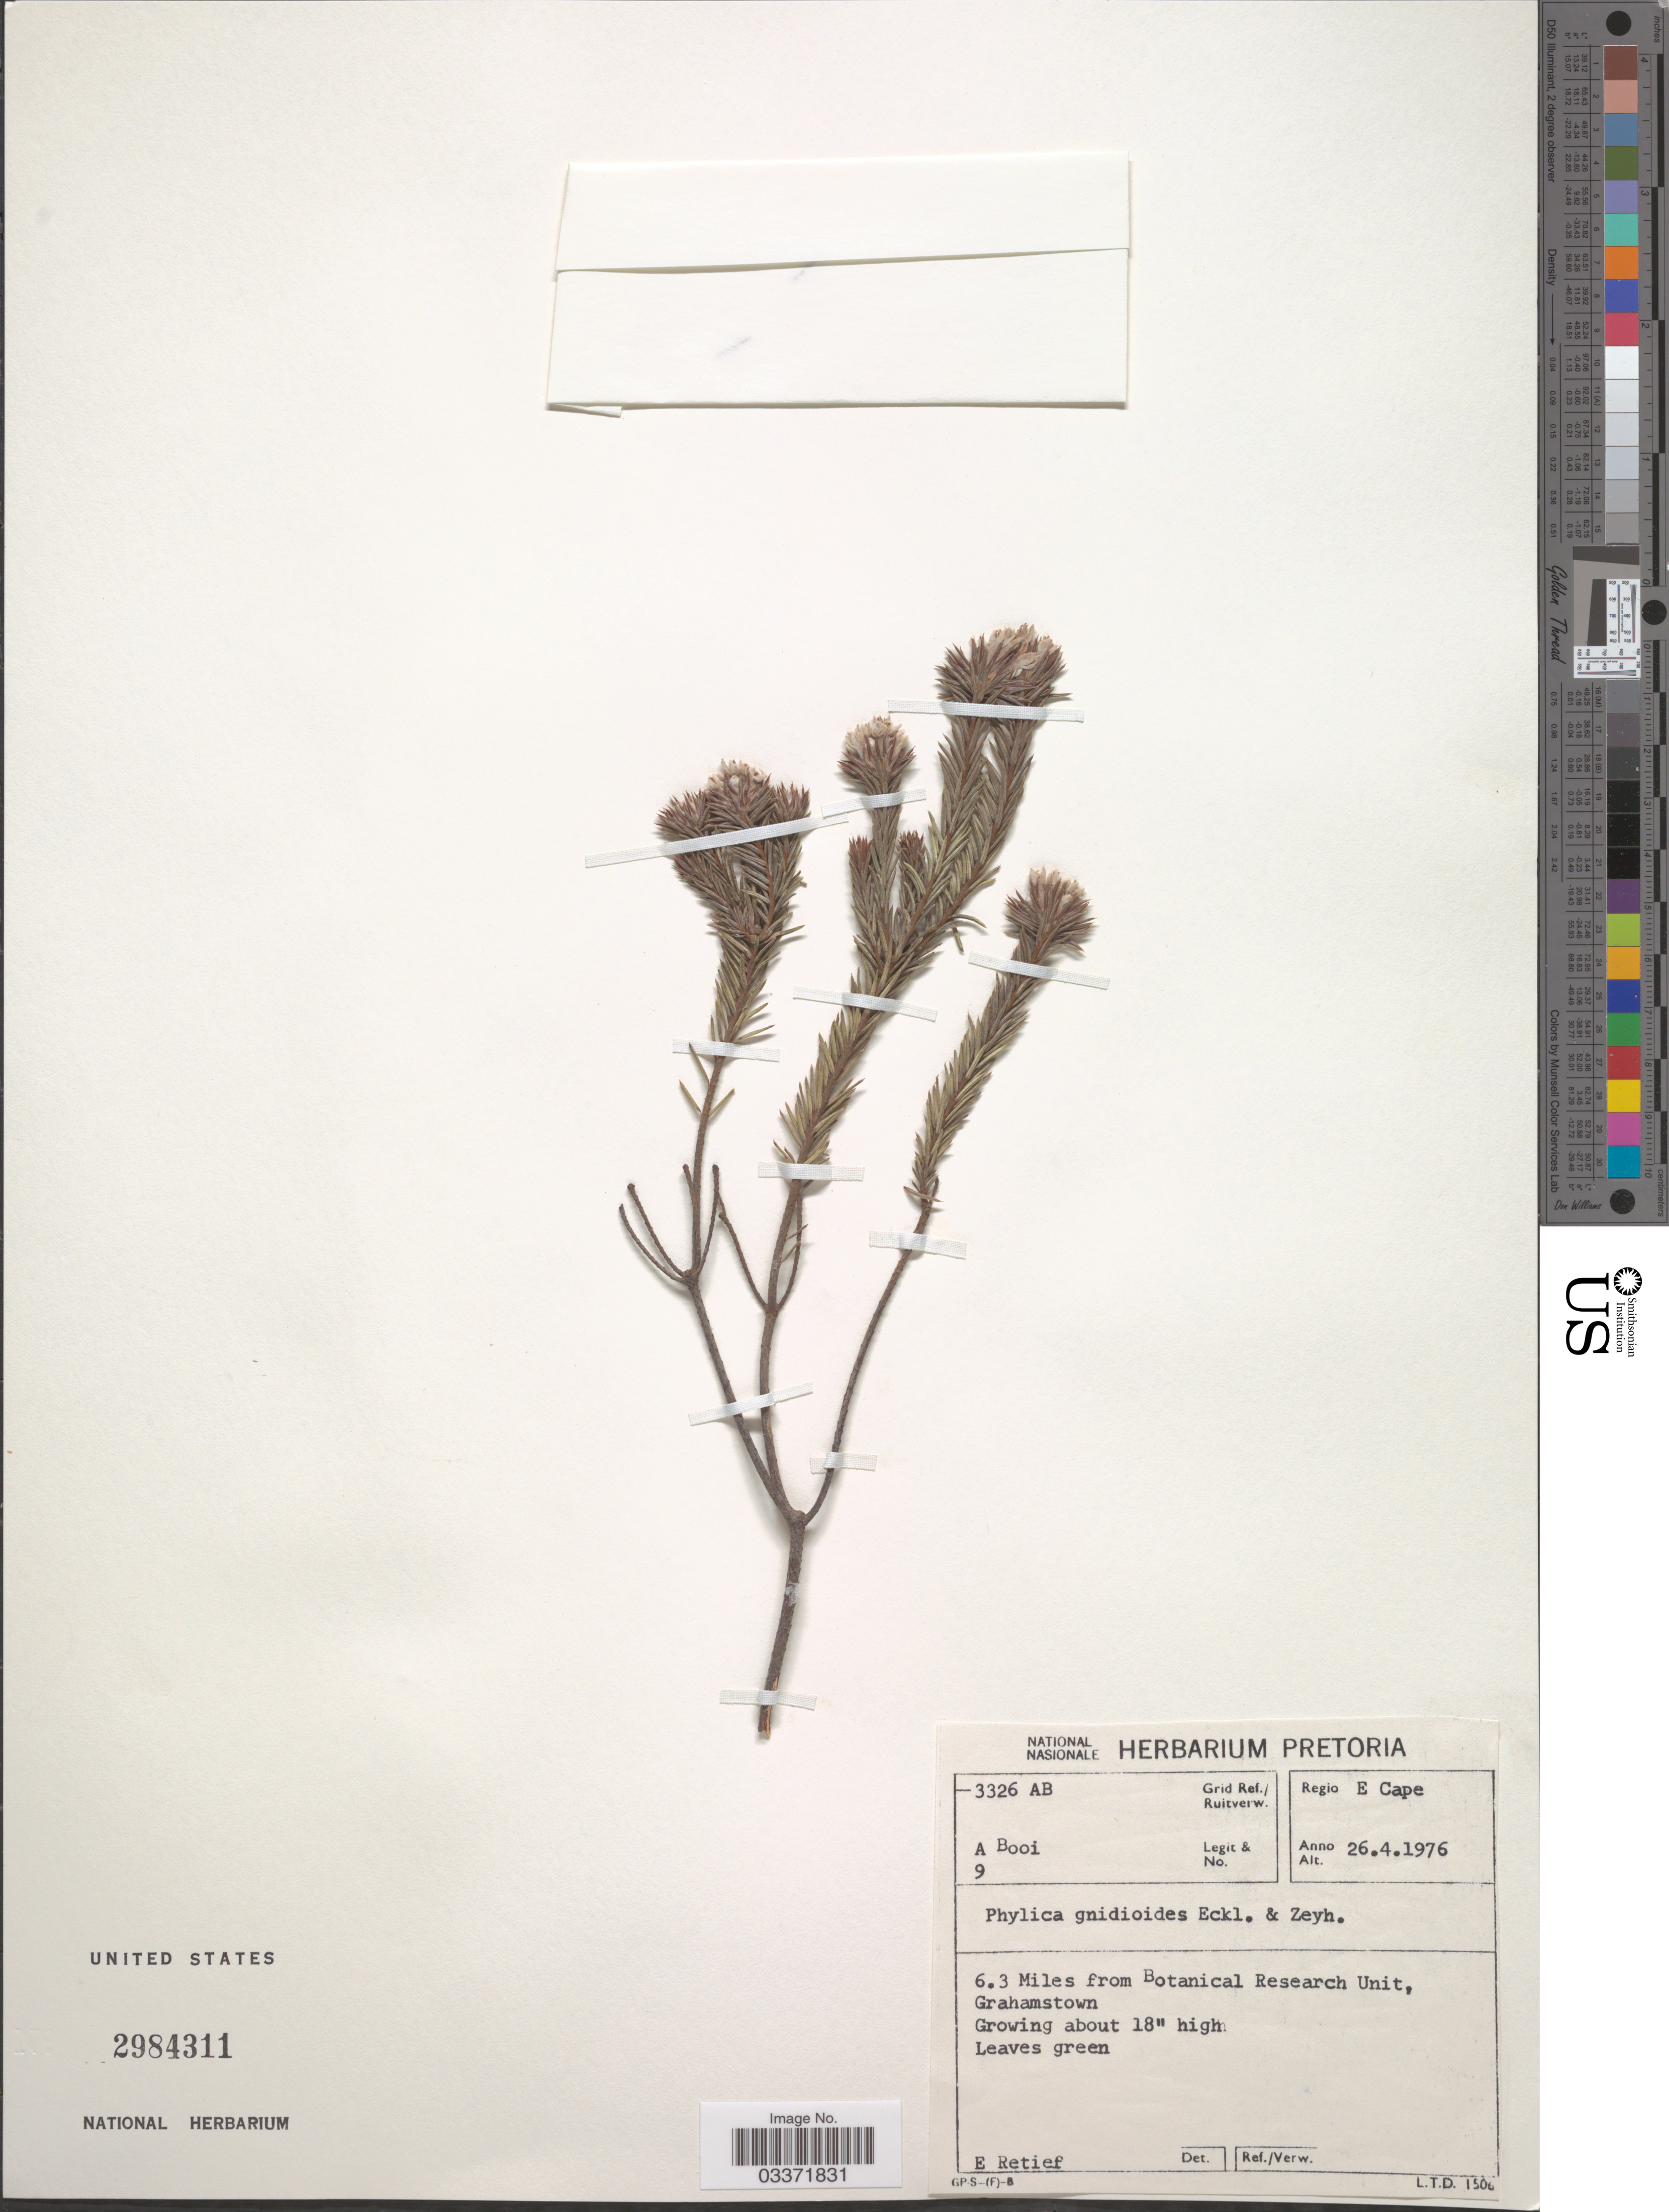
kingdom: Plantae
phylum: Tracheophyta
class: Magnoliopsida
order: Rosales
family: Rhamnaceae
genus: Phylica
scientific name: Phylica gnidioides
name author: Eckl. & Zeyh.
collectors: A. Booi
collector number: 9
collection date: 1976-04-26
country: South Africa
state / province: Eastern Cape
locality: Grid Ref./Ruitverw. 3326AB, Regio E Cape, 6.3 Miles from Botanical Research Unit, Grahamstown.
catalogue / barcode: US 2984311